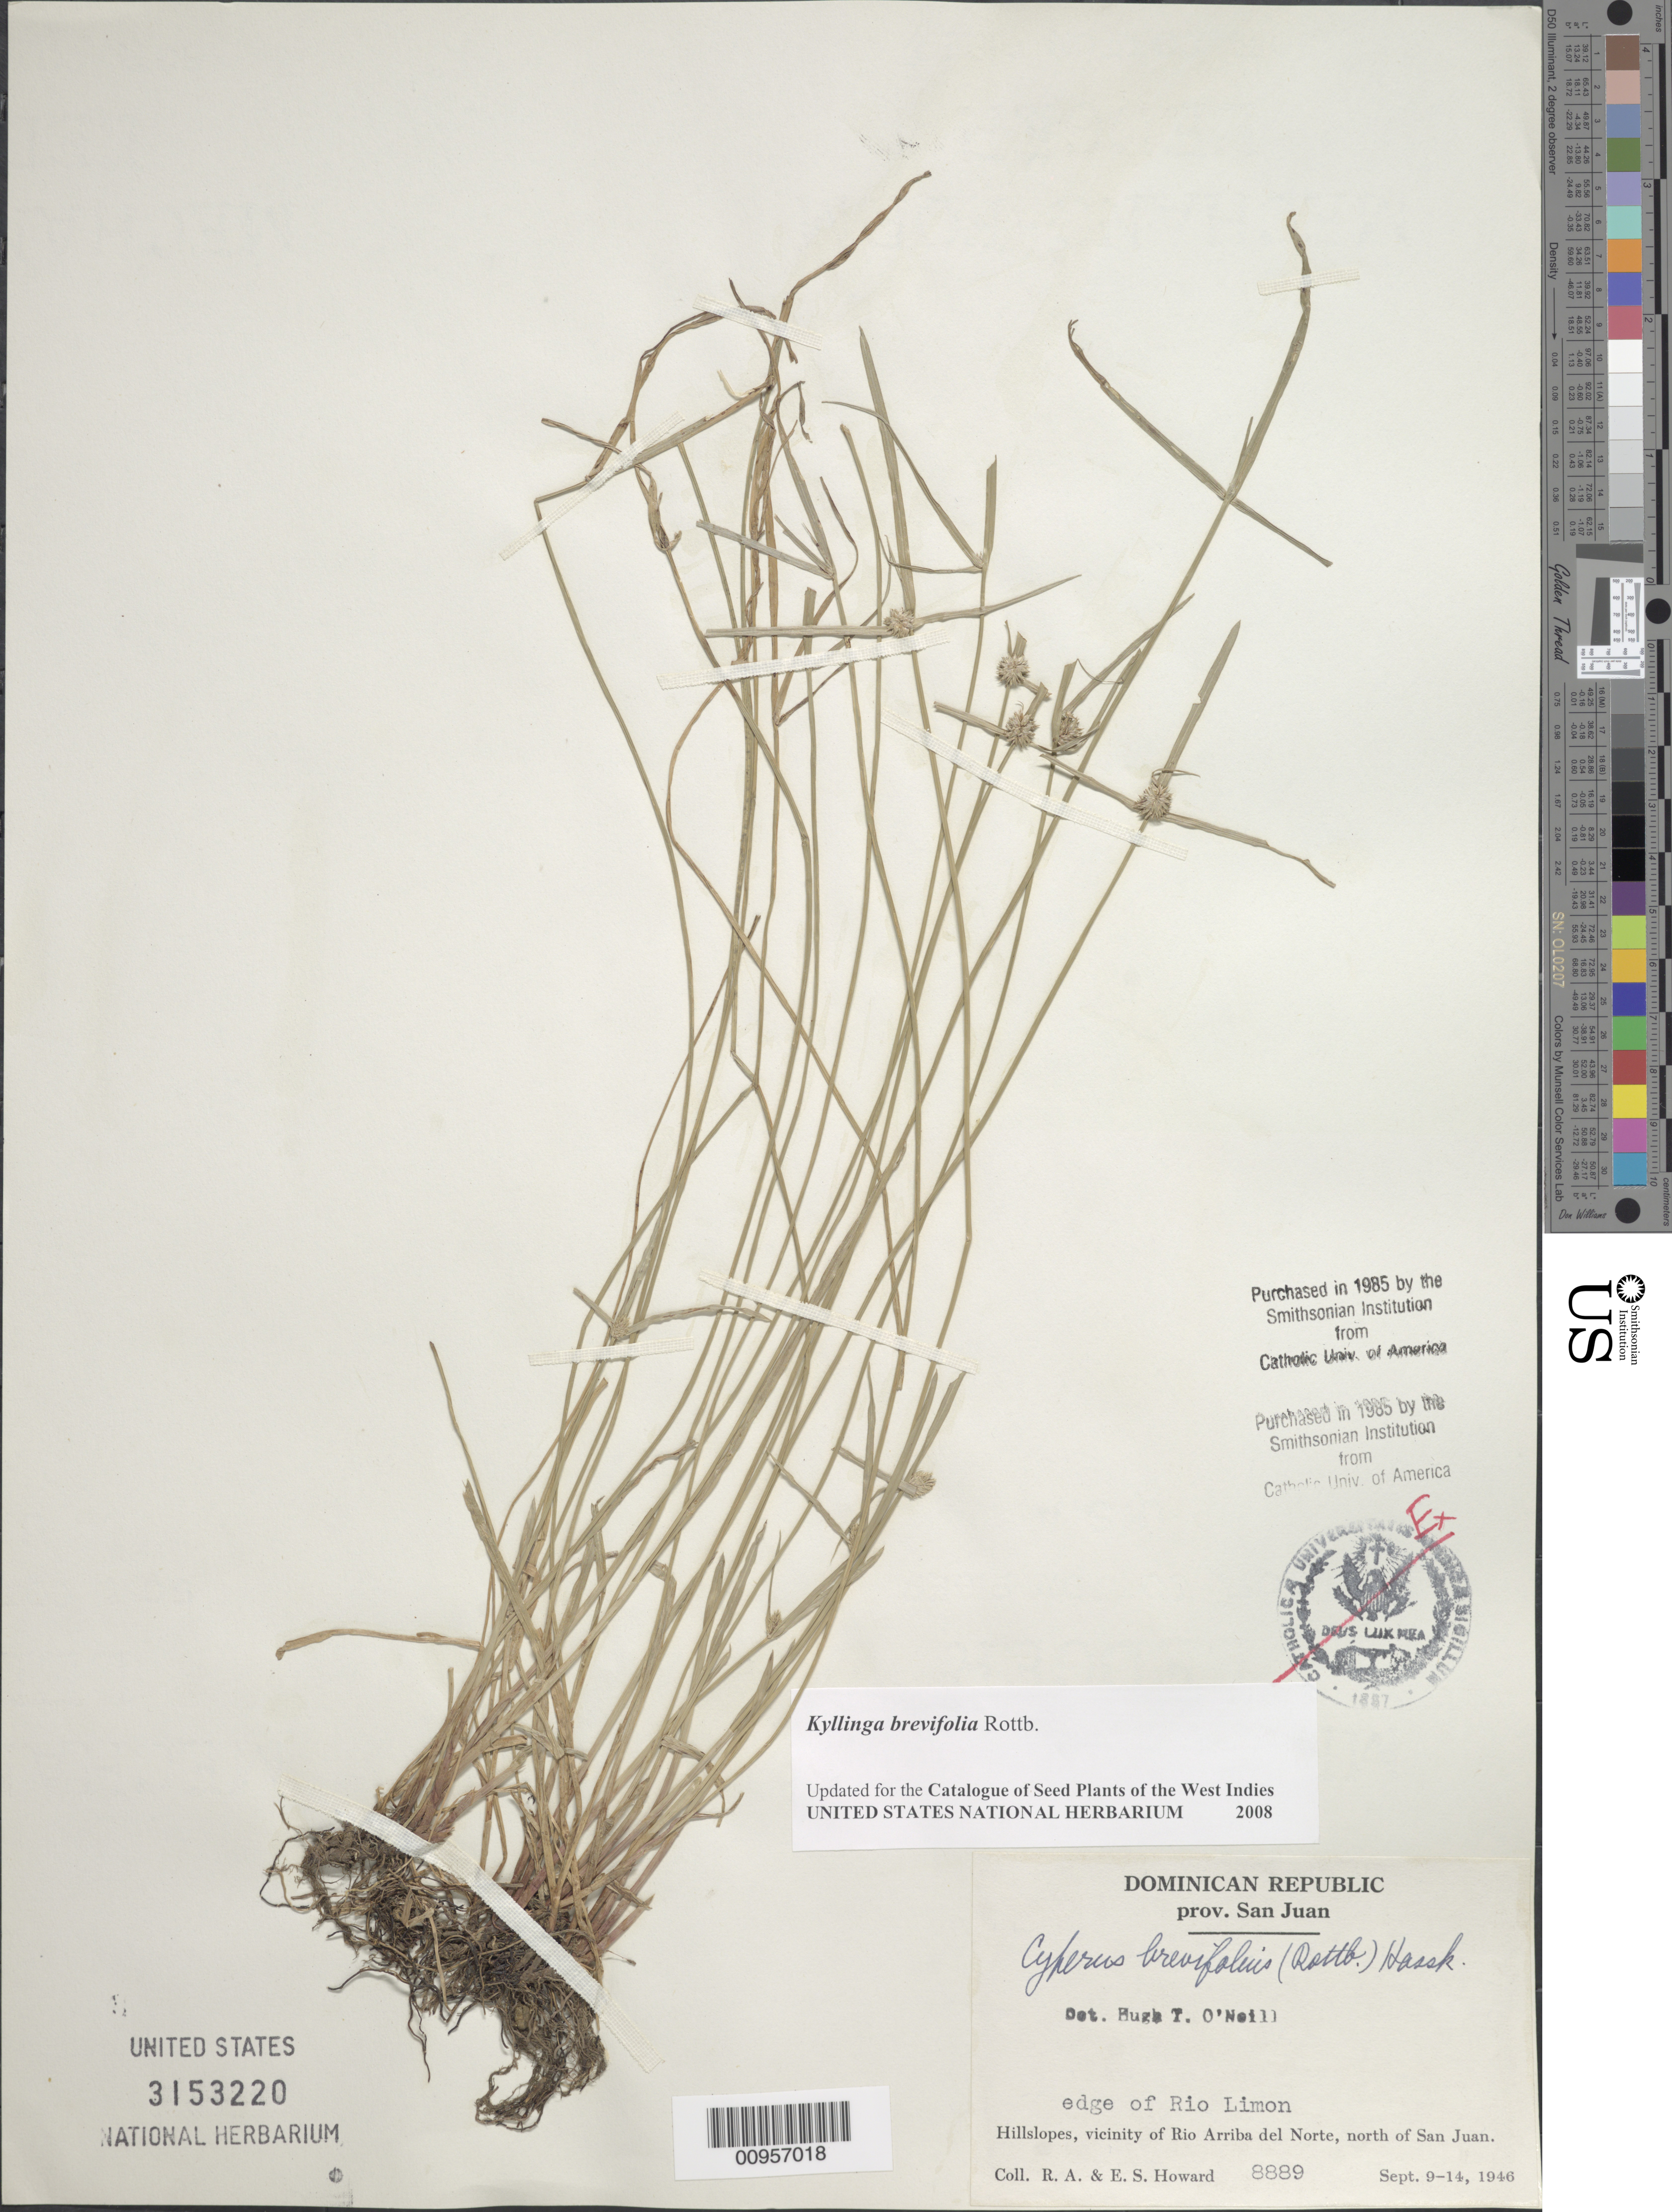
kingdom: Plantae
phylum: Tracheophyta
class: Liliopsida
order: Poales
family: Cyperaceae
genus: Cyperus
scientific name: Cyperus brevifolius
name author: (Rottb.) Hassk.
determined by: Strong, M. T., (US), Smithsonian Institution - National Museum of Natural History (UNITED STATES)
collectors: R. A. Howard & E. S. Howard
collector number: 8889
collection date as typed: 09 Sep 1946 to 14 Sep 1946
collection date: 1946-09-09/1946-09-14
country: Dominican Republic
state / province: San Juan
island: Hispaniola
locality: Hillslopes, vicinity of Rio Arriba del Norte, N of San Juan, edge of Rio Limon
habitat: Edge of rio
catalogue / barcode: US 3153220